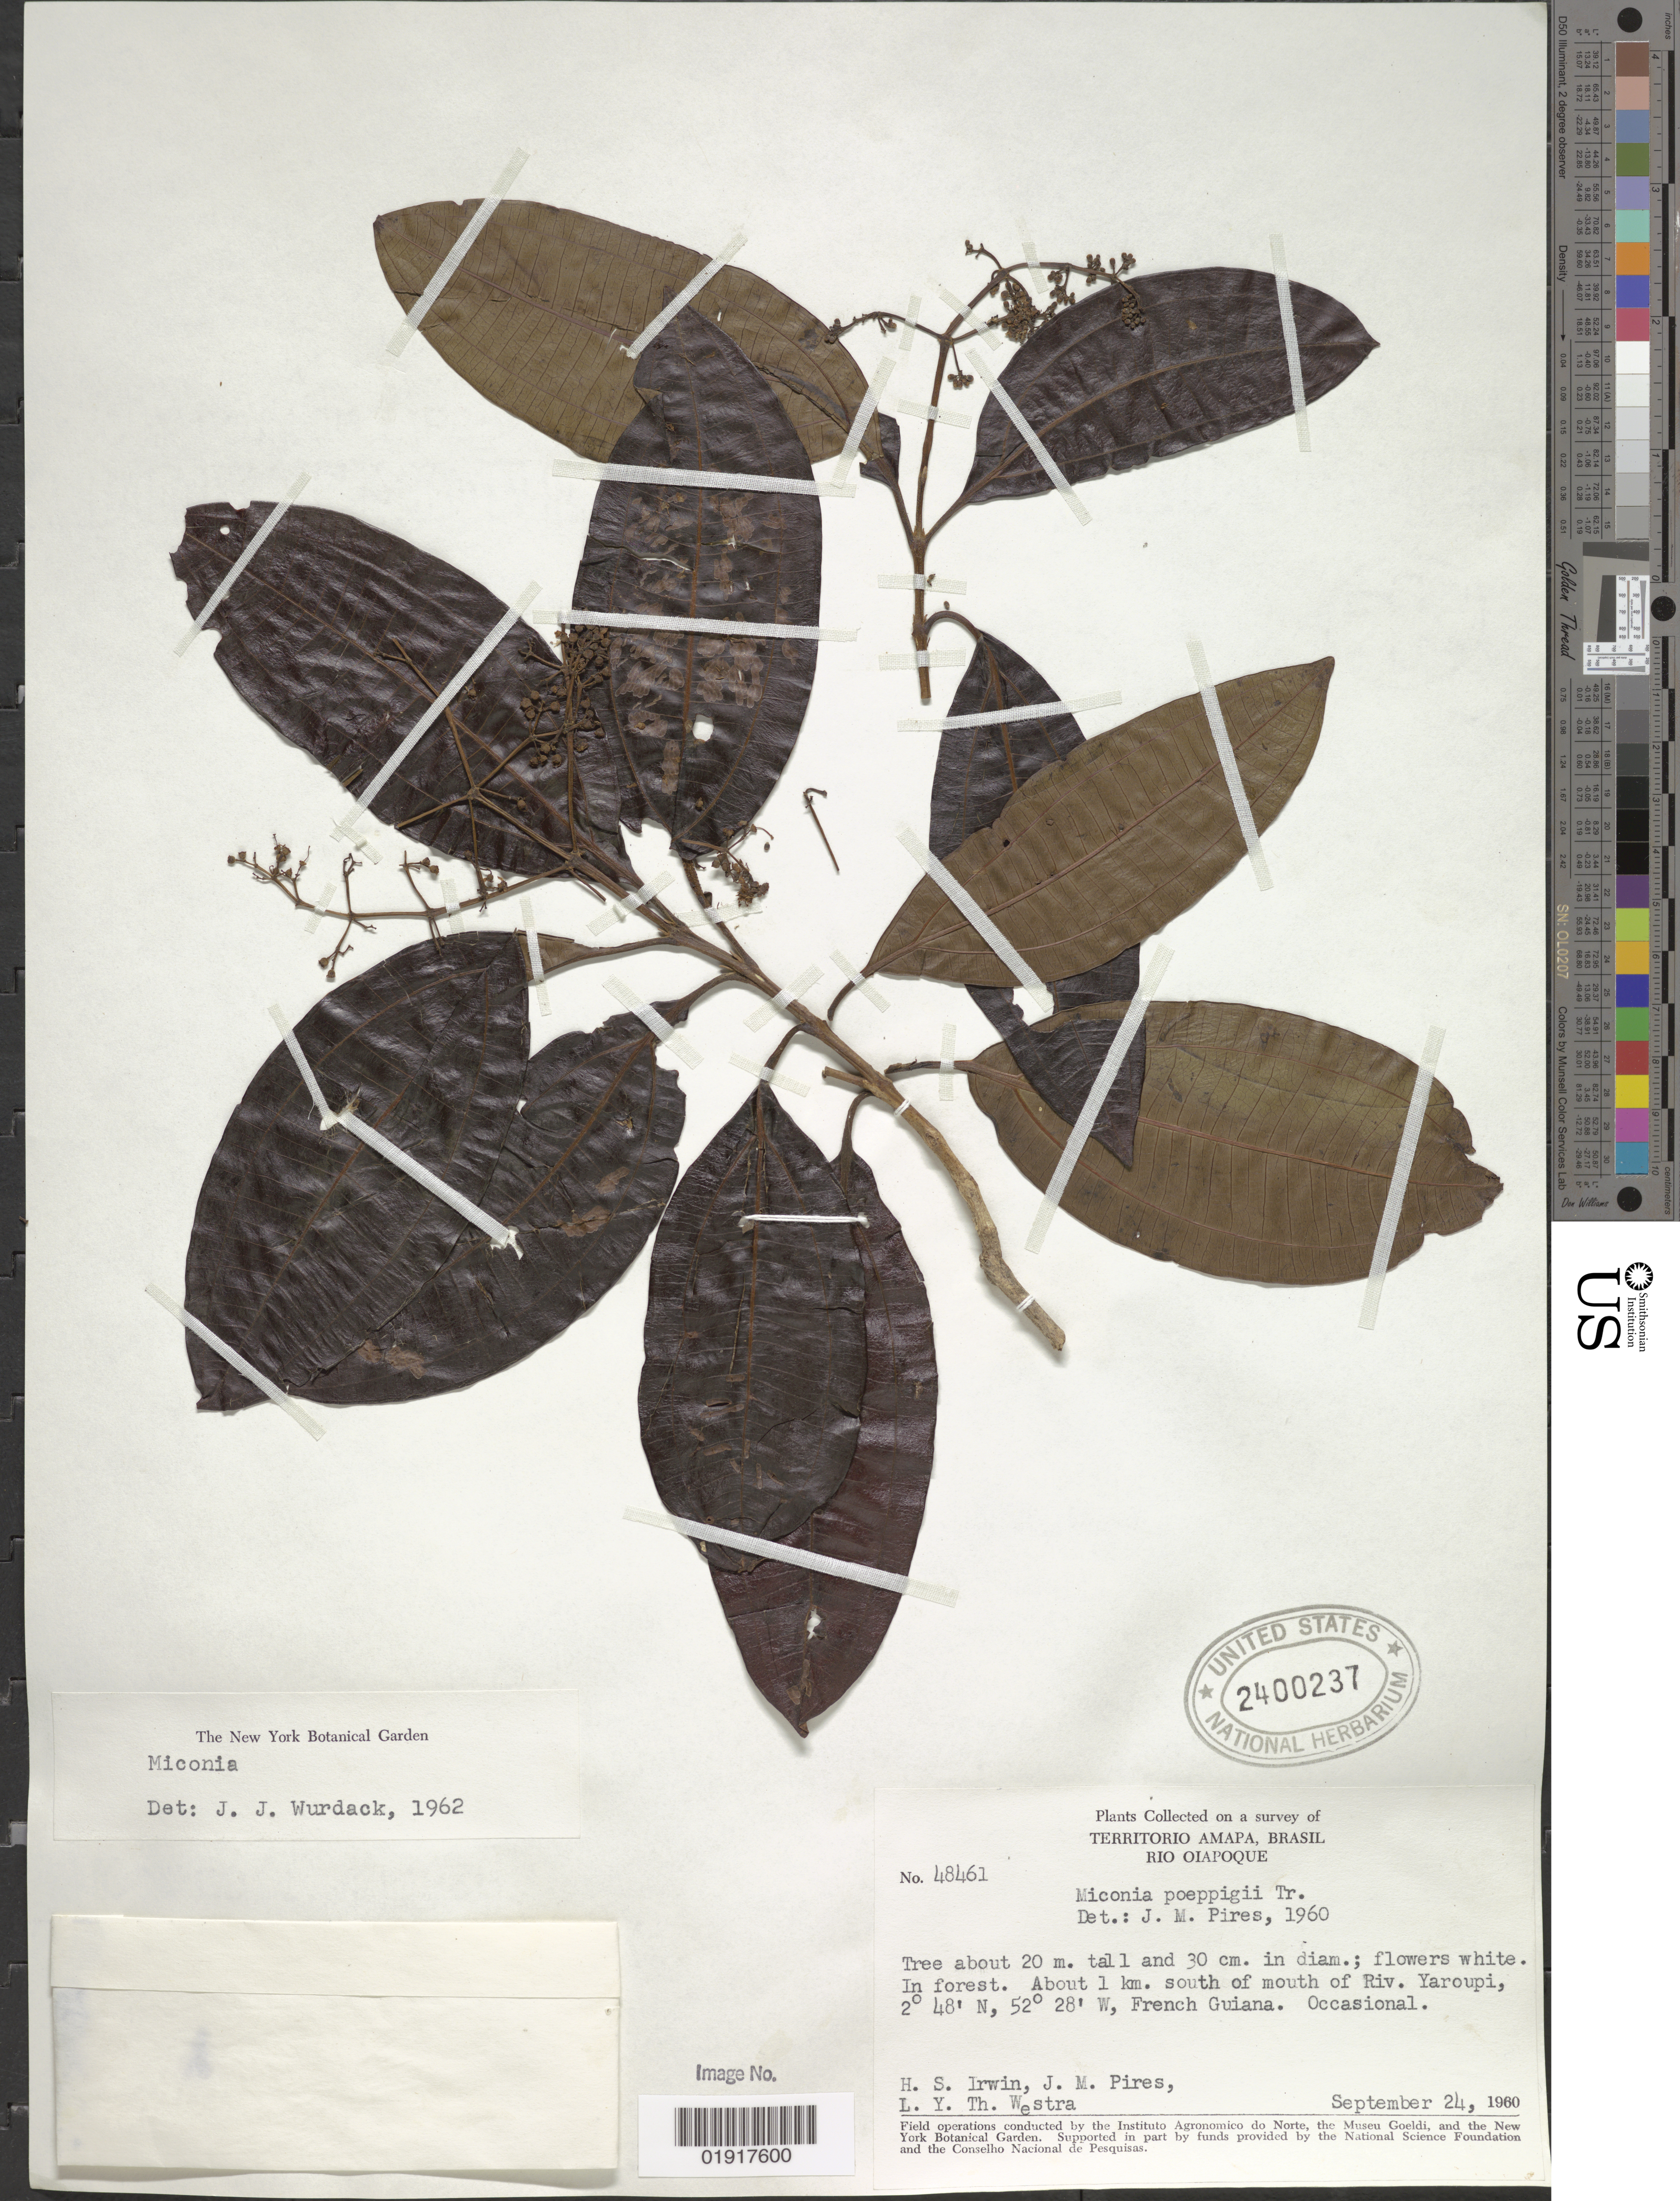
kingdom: Plantae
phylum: Tracheophyta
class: Magnoliopsida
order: Myrtales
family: Melastomataceae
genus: Miconia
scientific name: Miconia poeppigii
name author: Triana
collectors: H. Irwin, J. M. Pires & L. Y. T. Westra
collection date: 1960-09-24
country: French Guiana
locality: About 1 km south of mouth of river Yaroupi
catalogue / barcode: US 2400237